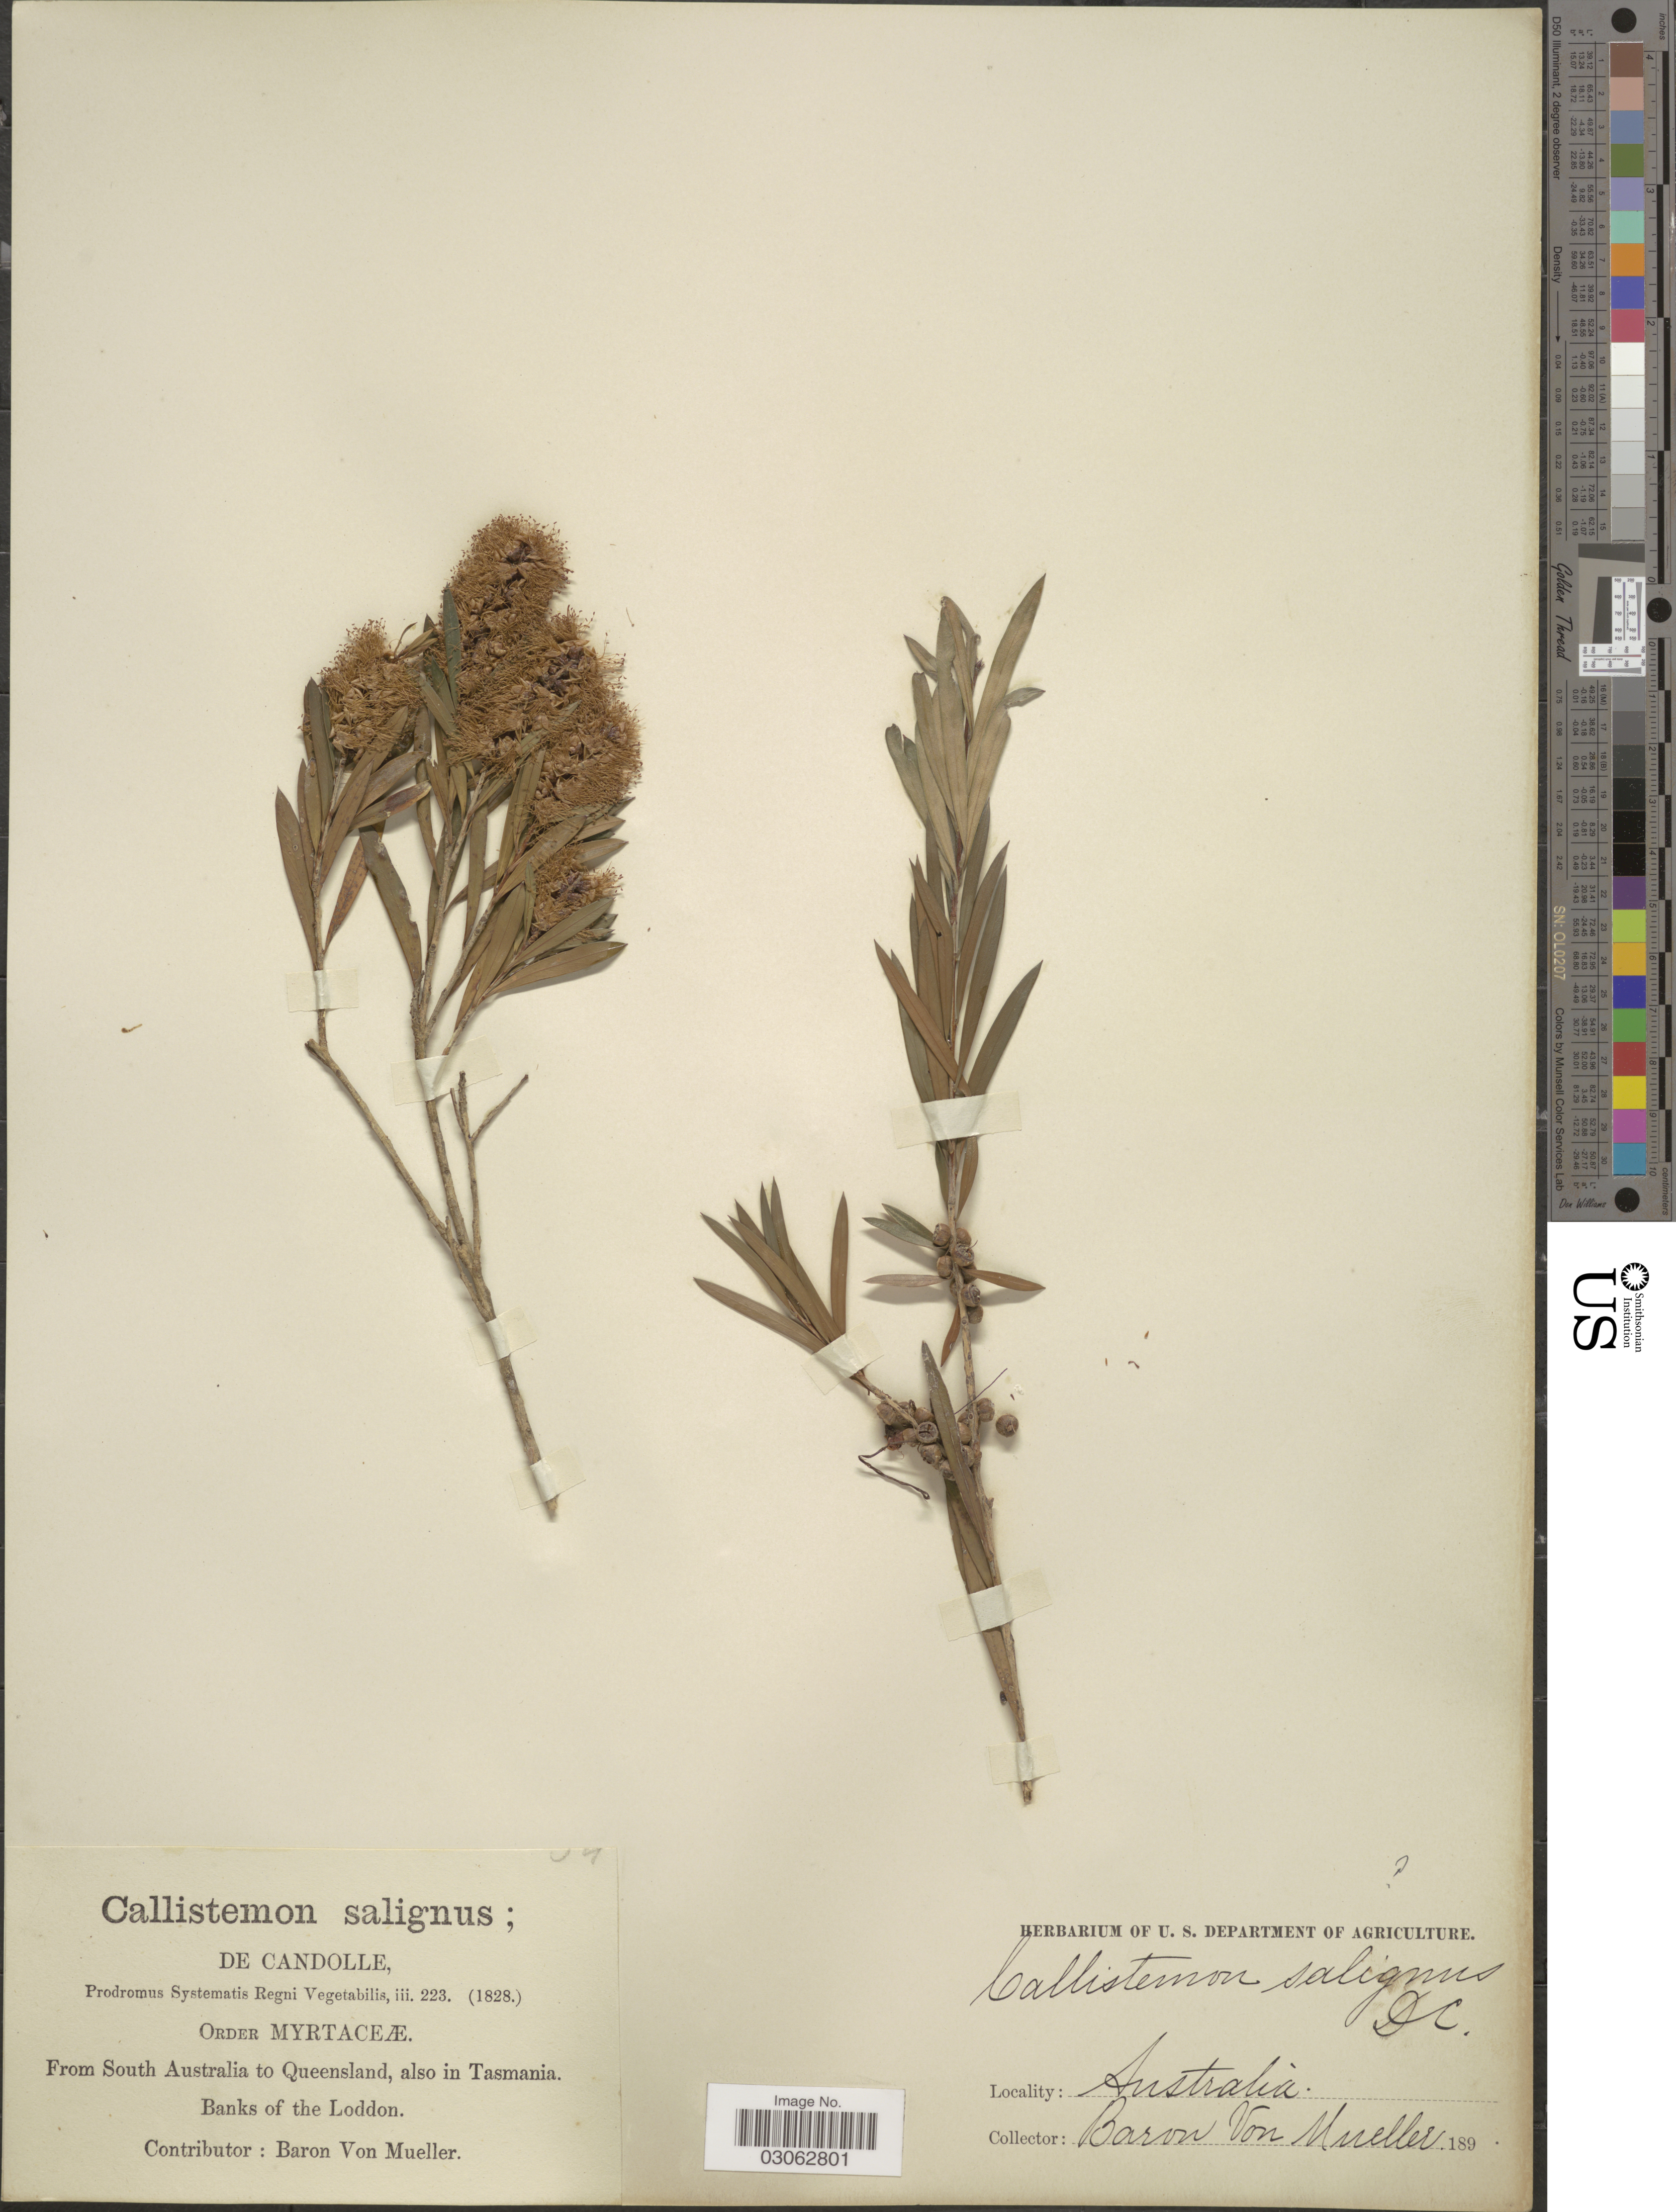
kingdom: Plantae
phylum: Tracheophyta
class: Magnoliopsida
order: Myrtales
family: Myrtaceae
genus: Callistemon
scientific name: Callistemon salignus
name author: (Sm.) Colvill ex Sweet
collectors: B. von Mueller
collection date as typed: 189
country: Australia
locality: From South Australia to Queensland, also in Tasmania. Banks of the Loddon.